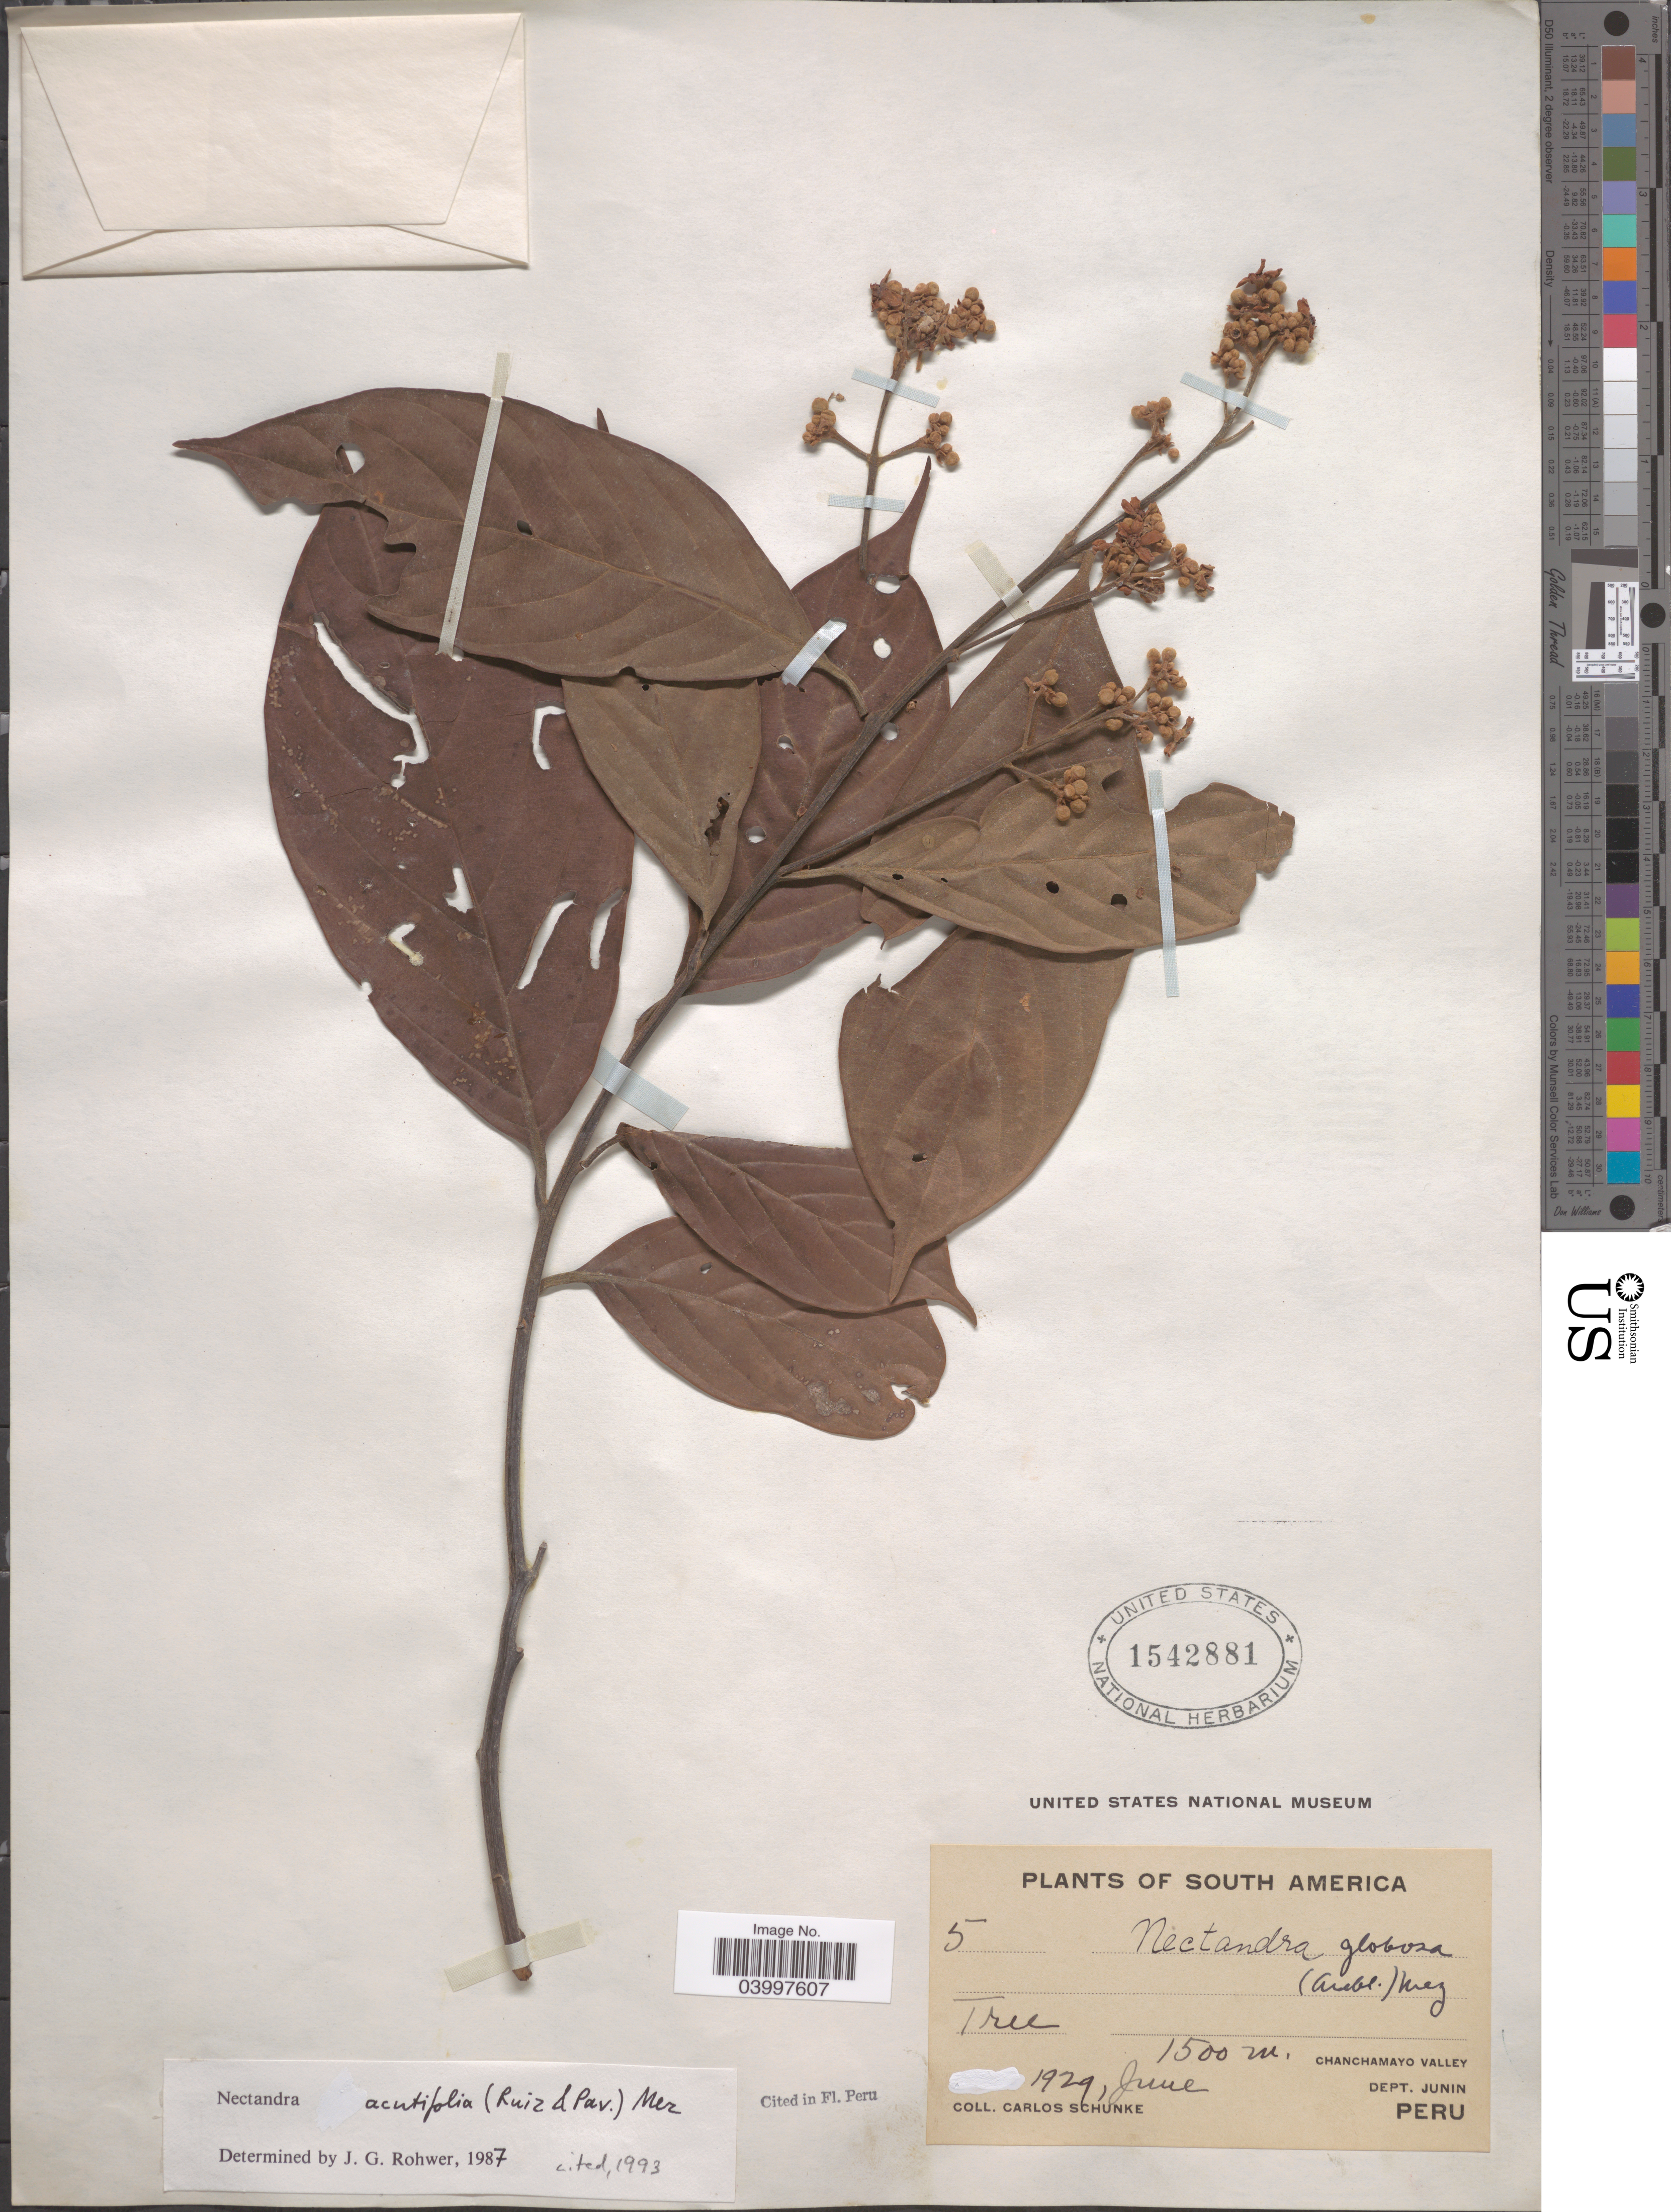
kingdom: Plantae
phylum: Tracheophyta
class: Magnoliopsida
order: Laurales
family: Lauraceae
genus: Nectandra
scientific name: Nectandra acutifolia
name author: (Ruiz & Pav.) Mez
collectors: C. Schunke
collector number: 5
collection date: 1929-06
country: Peru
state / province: Junín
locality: Chanchamayo Valley. Dept. Junin.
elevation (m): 1500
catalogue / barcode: US 1542881